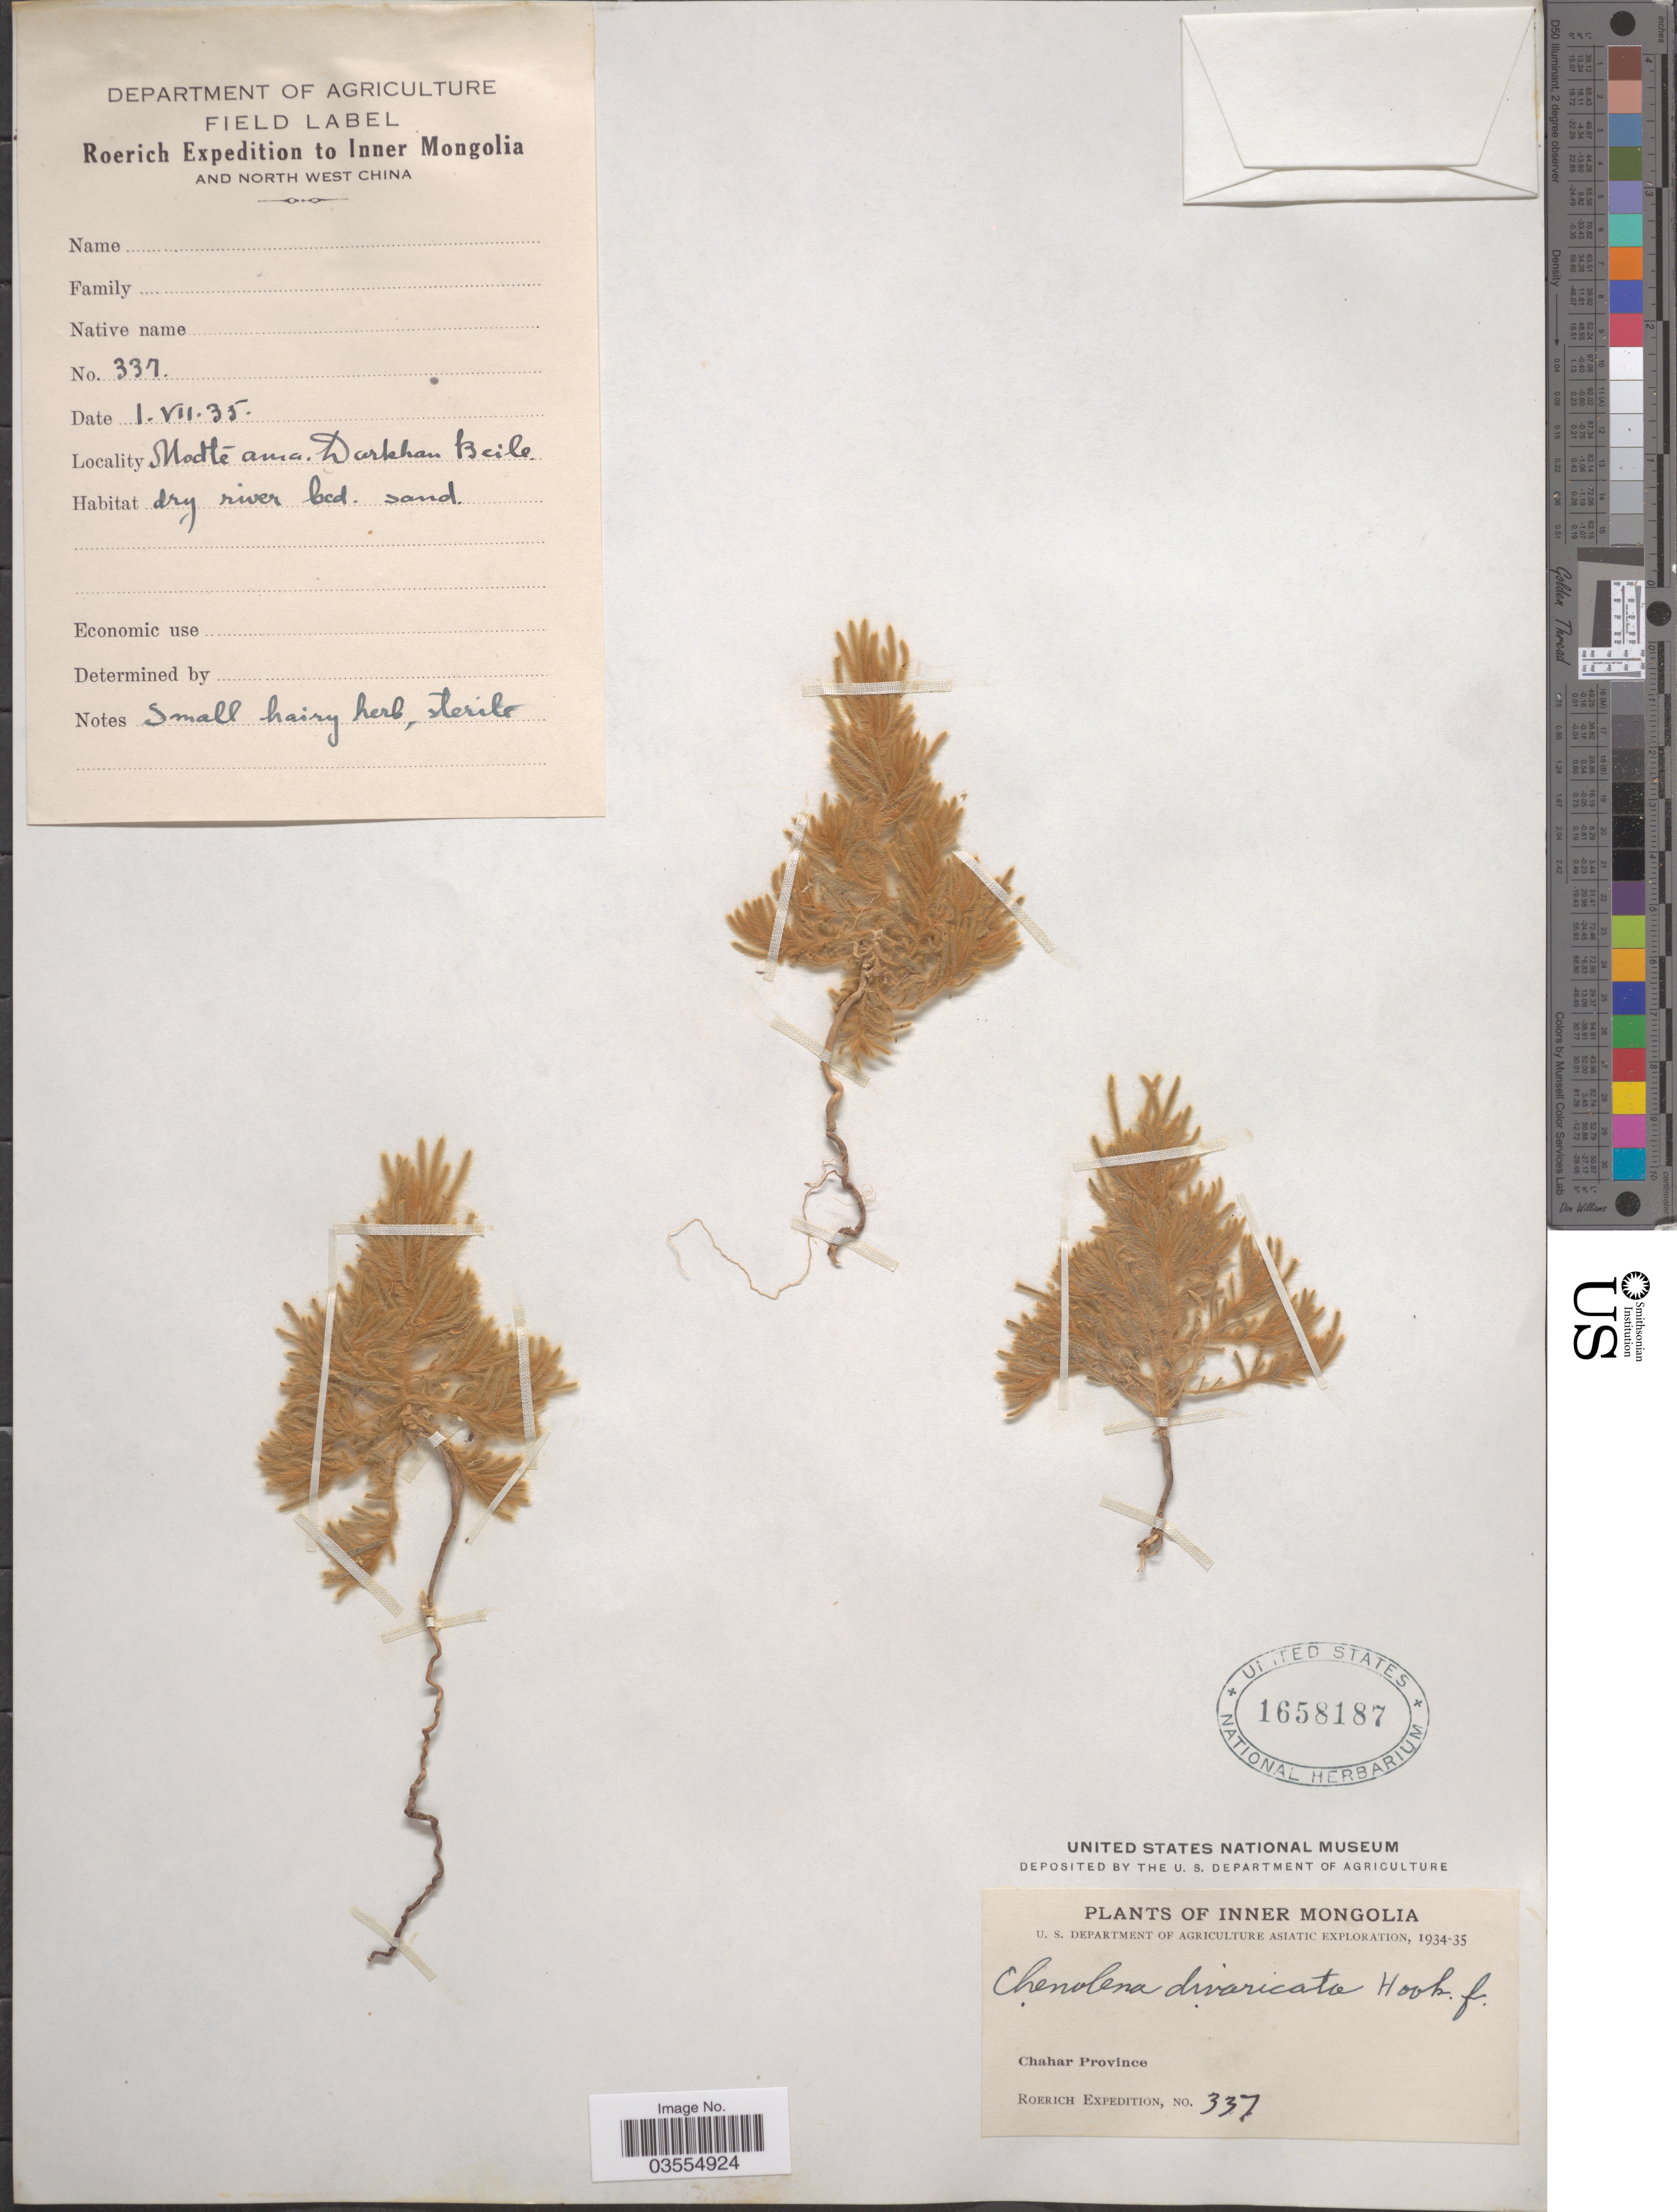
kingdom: Plantae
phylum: Tracheophyta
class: Magnoliopsida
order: Caryophyllales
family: Amaranthaceae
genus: Grubovia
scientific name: Grubovia dasyphylla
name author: (Fisch. & C.A. Mey.) Freitag & G. Kadereit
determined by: Strong, Mark T., (BOT), Smithsonian Institution - National Museum of Natural History (UNITED STATES)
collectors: Roerich Expedition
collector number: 337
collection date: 1935-07-01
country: China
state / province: Nei Monggol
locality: Inner Mongolia, Chahar Province. North West China. Modte Ama. Darkhan Beile.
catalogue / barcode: US 1658187